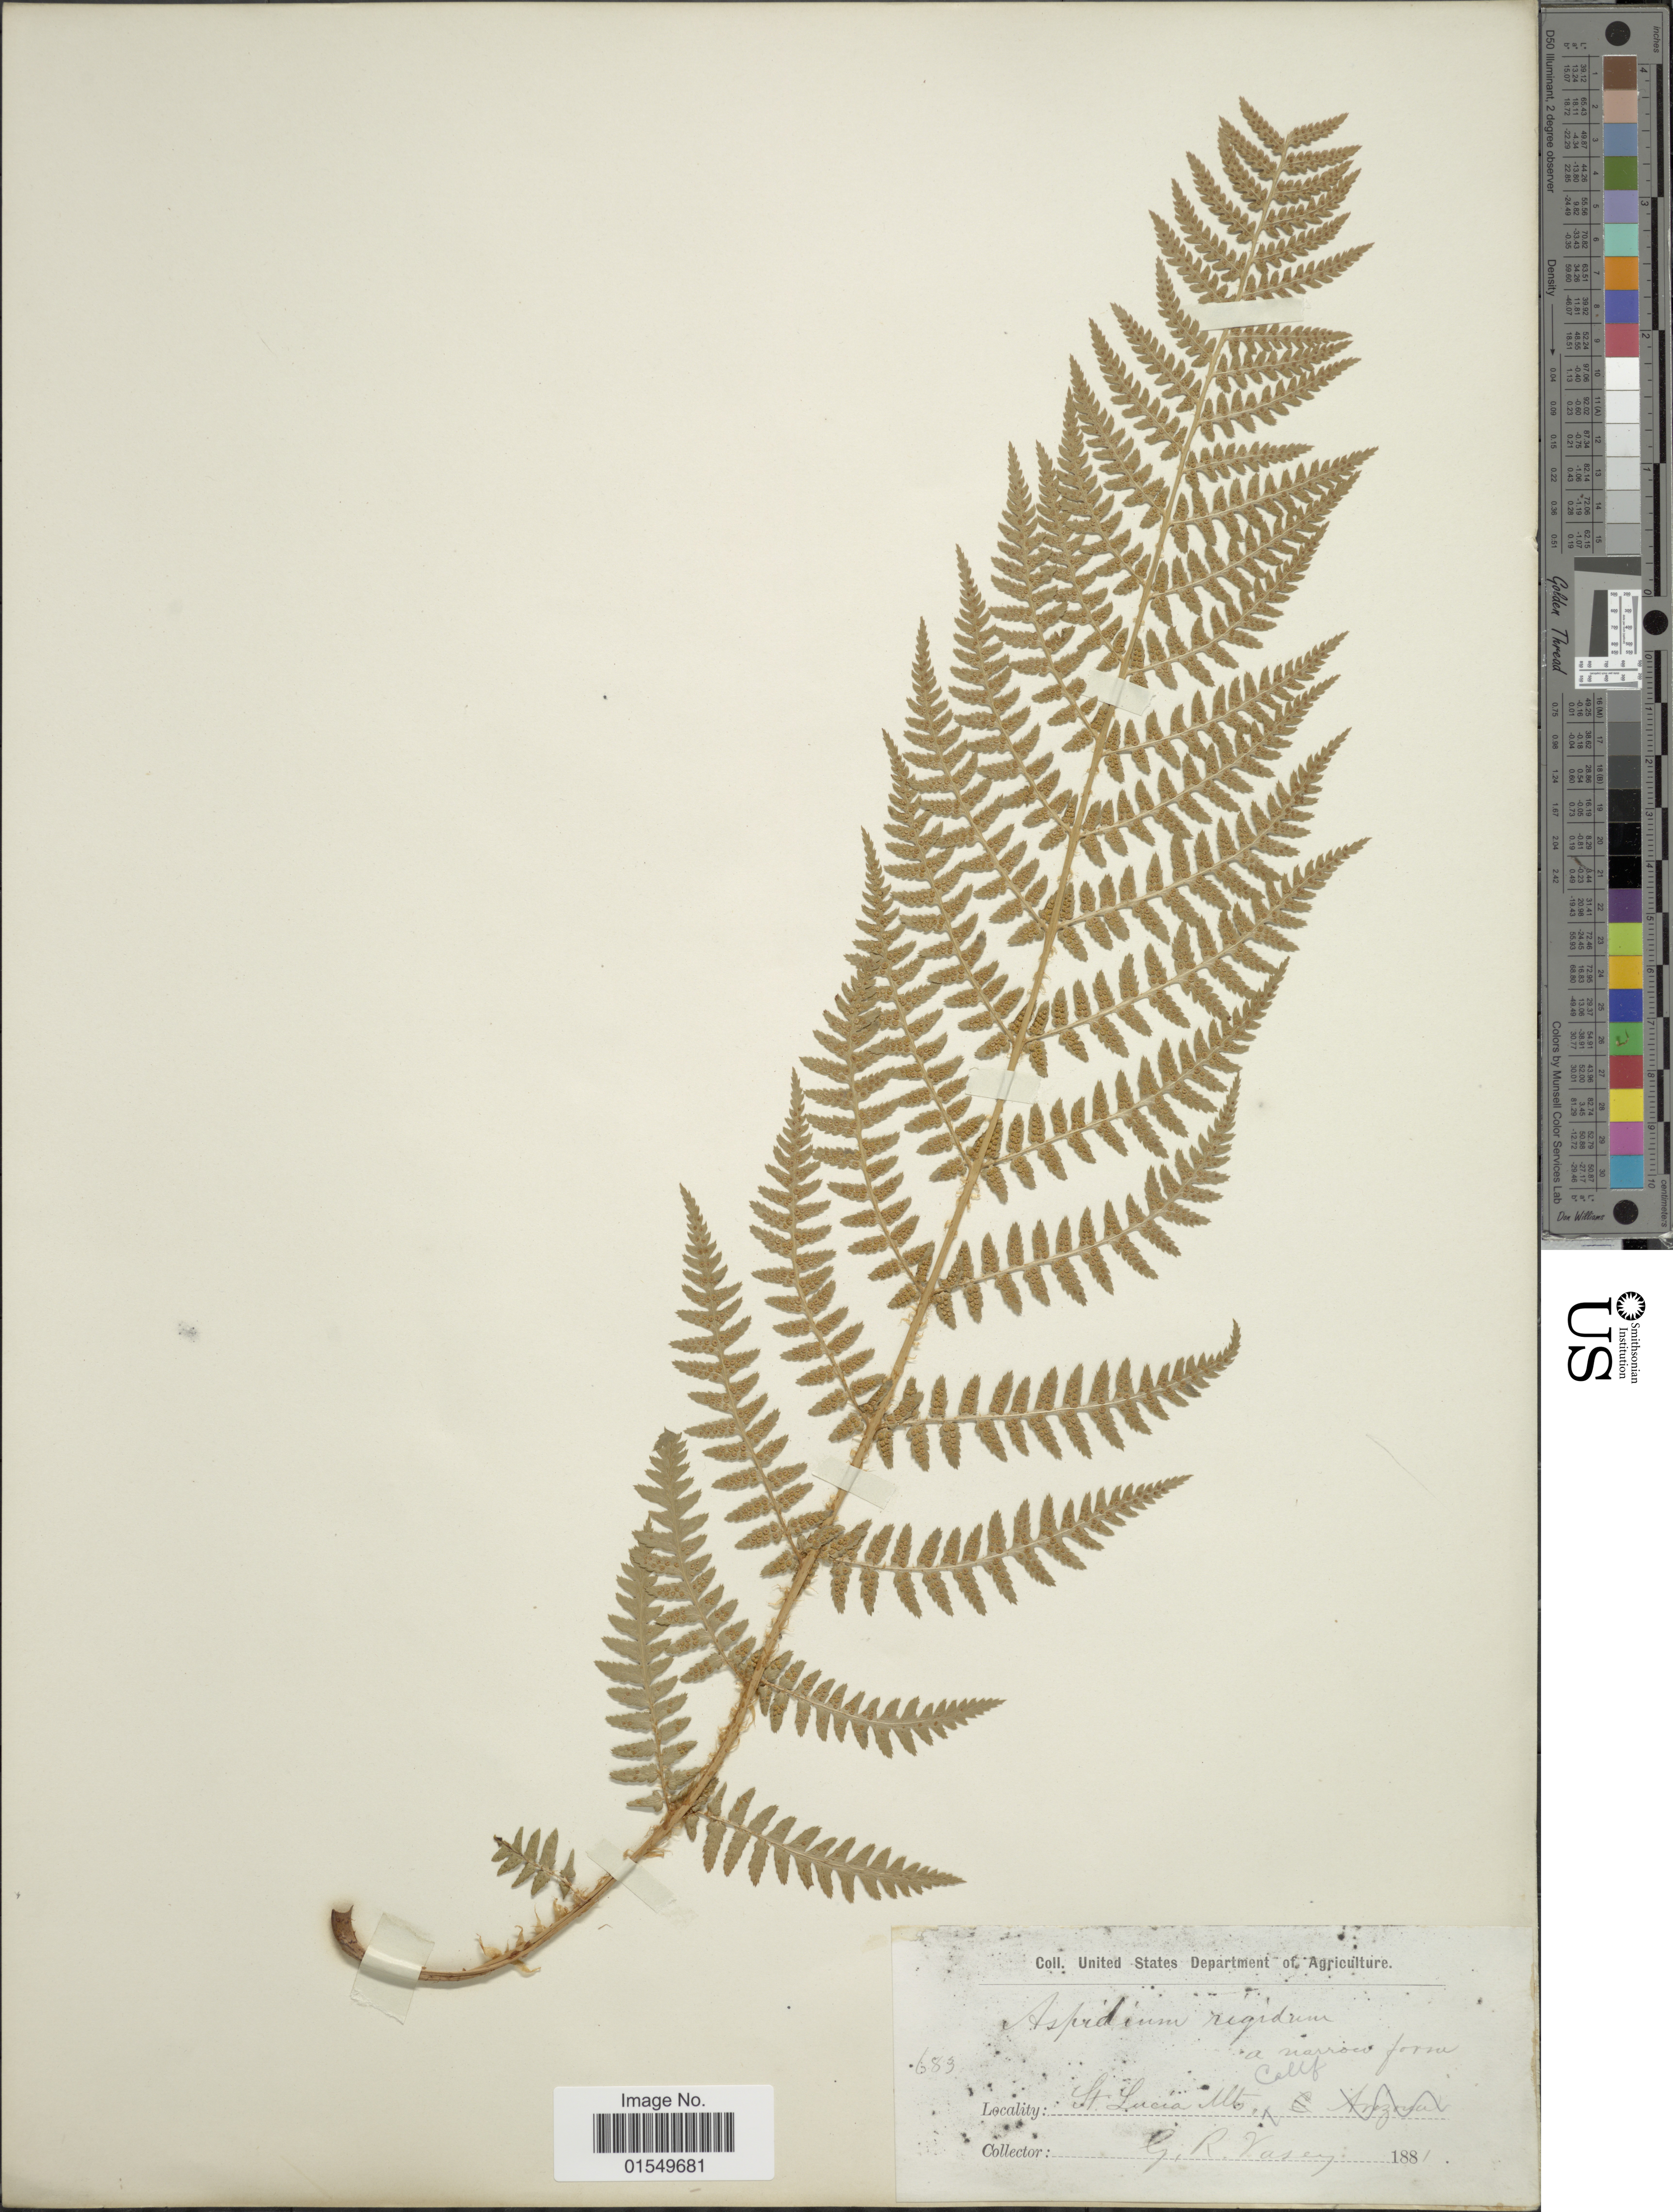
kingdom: Plantae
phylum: Tracheophyta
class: Polypodiopsida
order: Polypodiales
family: Dryopteridaceae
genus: Dryopteris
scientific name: Dryopteris arguta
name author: (Kaulf.) Maxon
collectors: G. R. Vasey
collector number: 683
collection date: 1881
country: United States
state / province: California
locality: St. Lucia Mts.